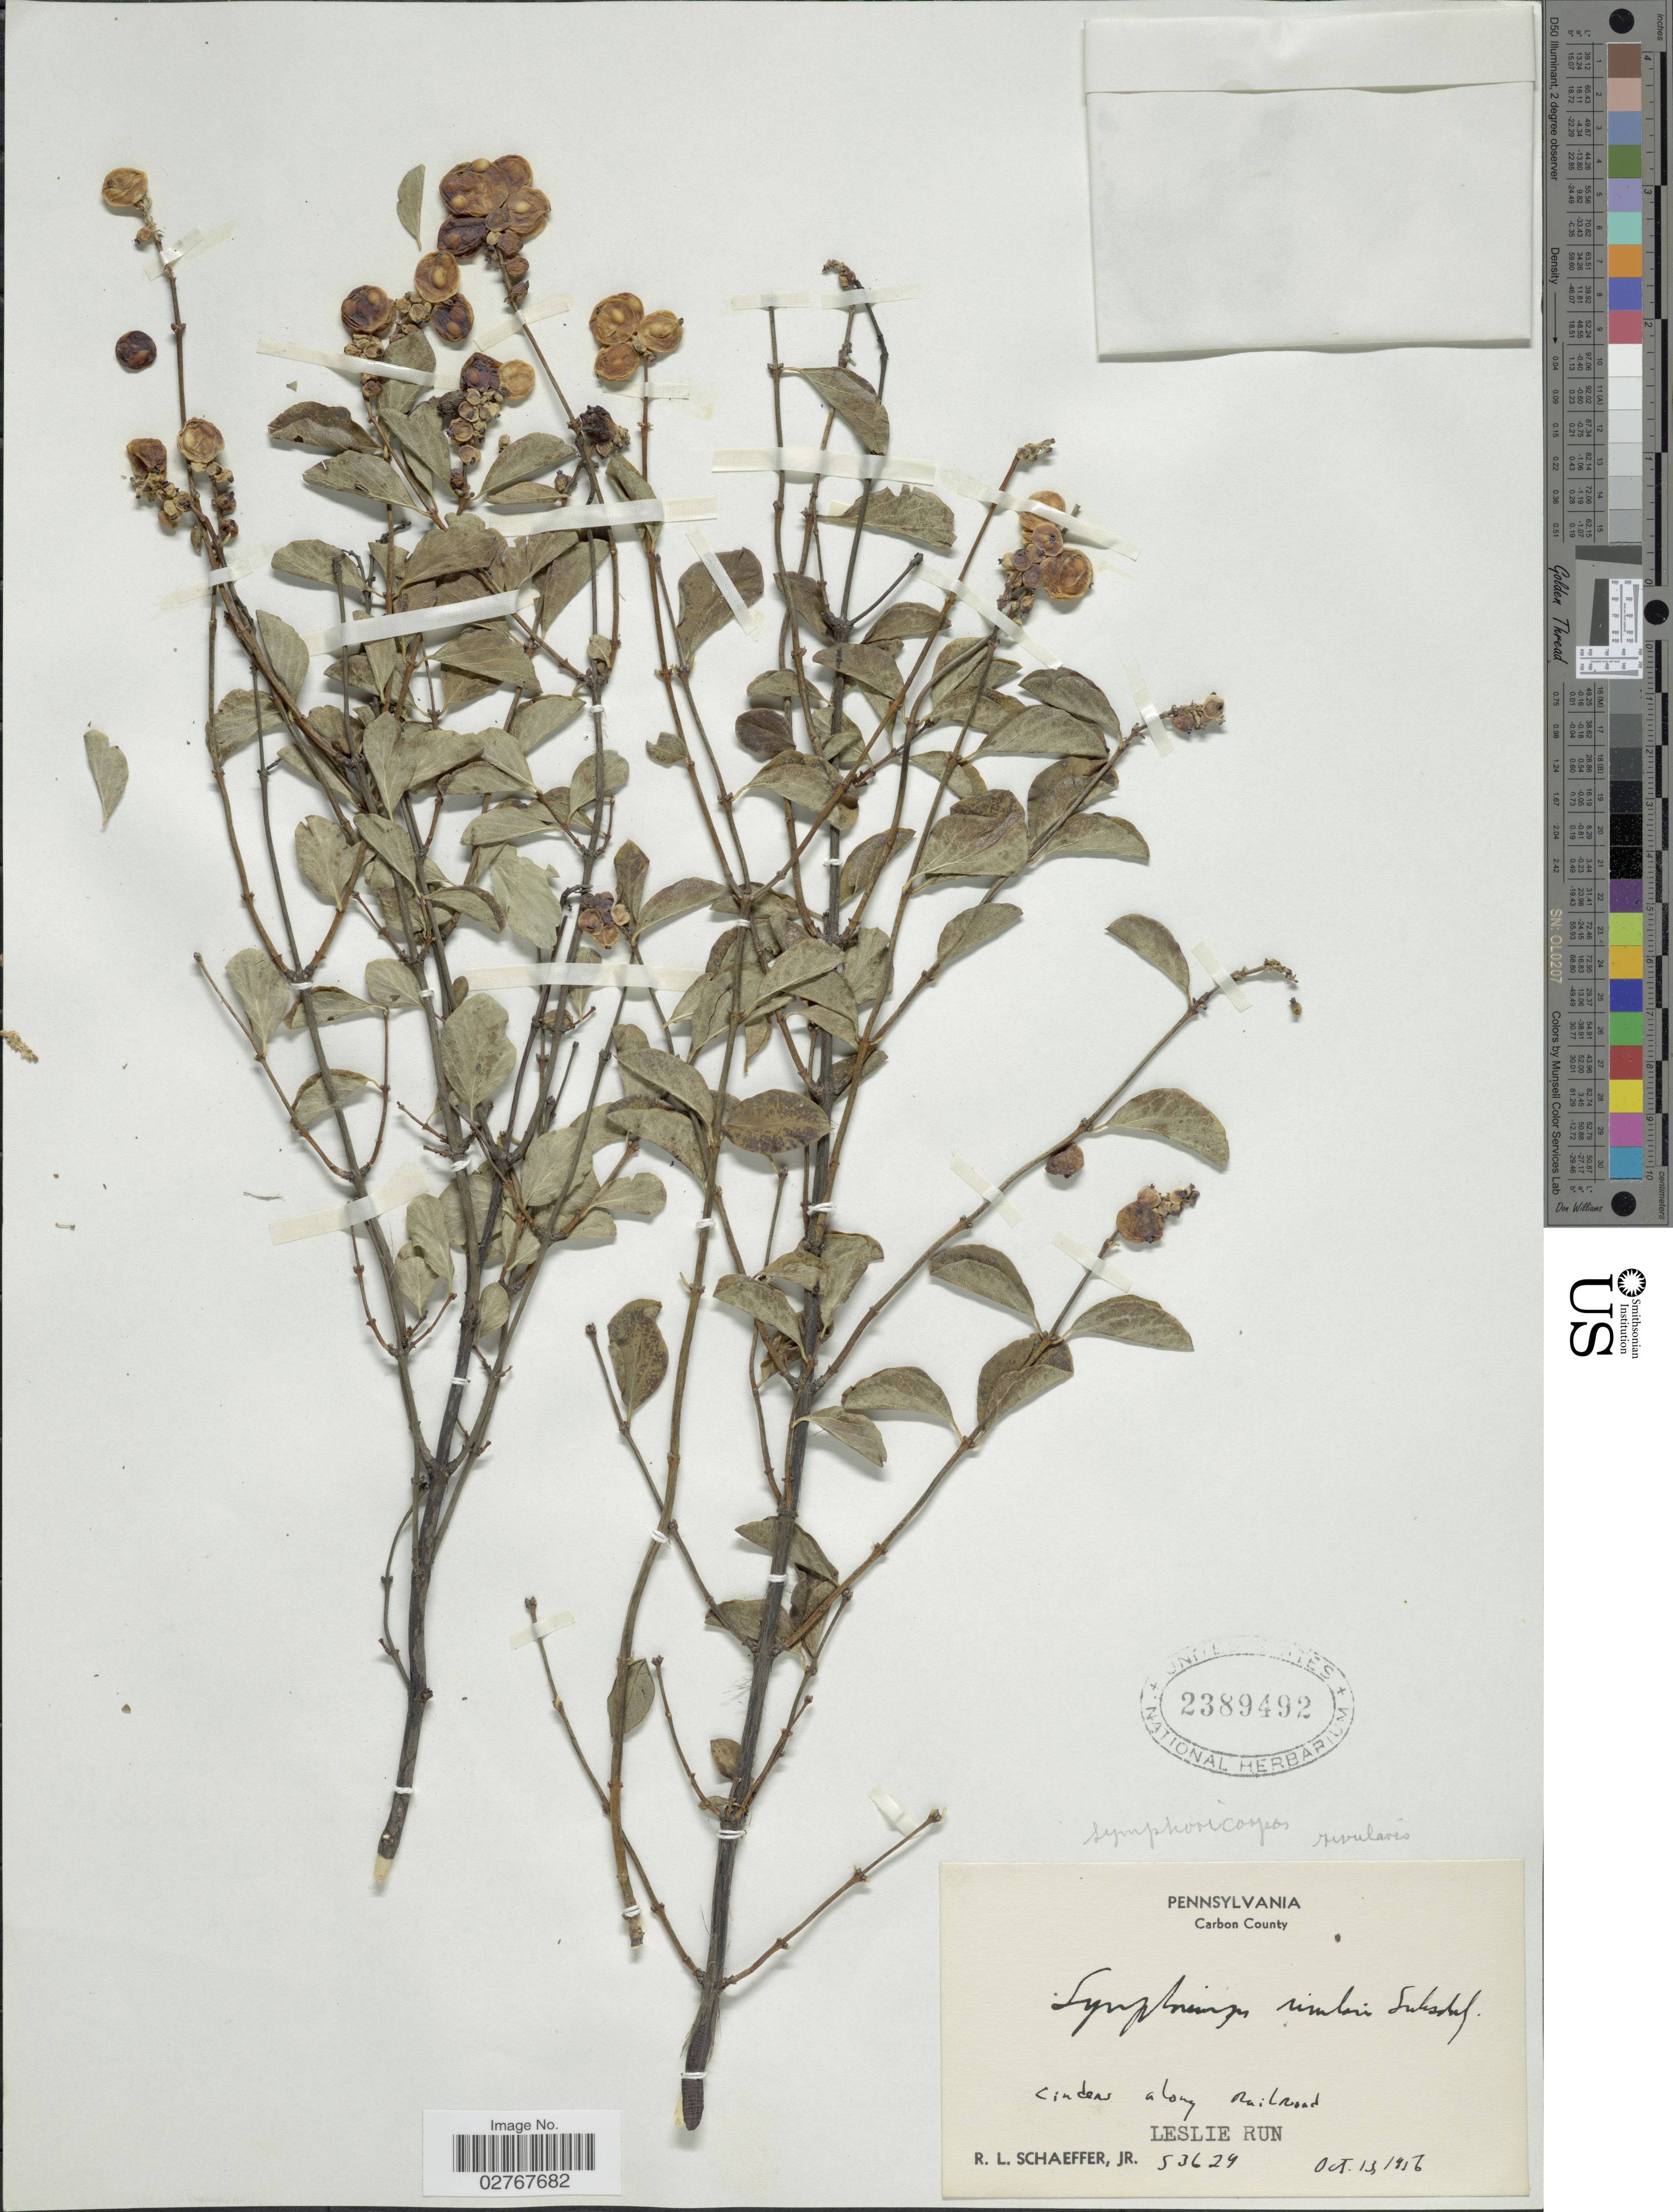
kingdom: Plantae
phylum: Tracheophyta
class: Magnoliopsida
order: Dipsacales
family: Caprifoliaceae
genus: Symphoricarpos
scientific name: Symphoricarpos rivularis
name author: Suksd.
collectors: R. L. Schaeffer Jr.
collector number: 53624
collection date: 1956-10-13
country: United States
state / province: Pennsylvania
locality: Carbon County. Cinders along Railroad, Leslie Run.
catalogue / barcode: US 2389492